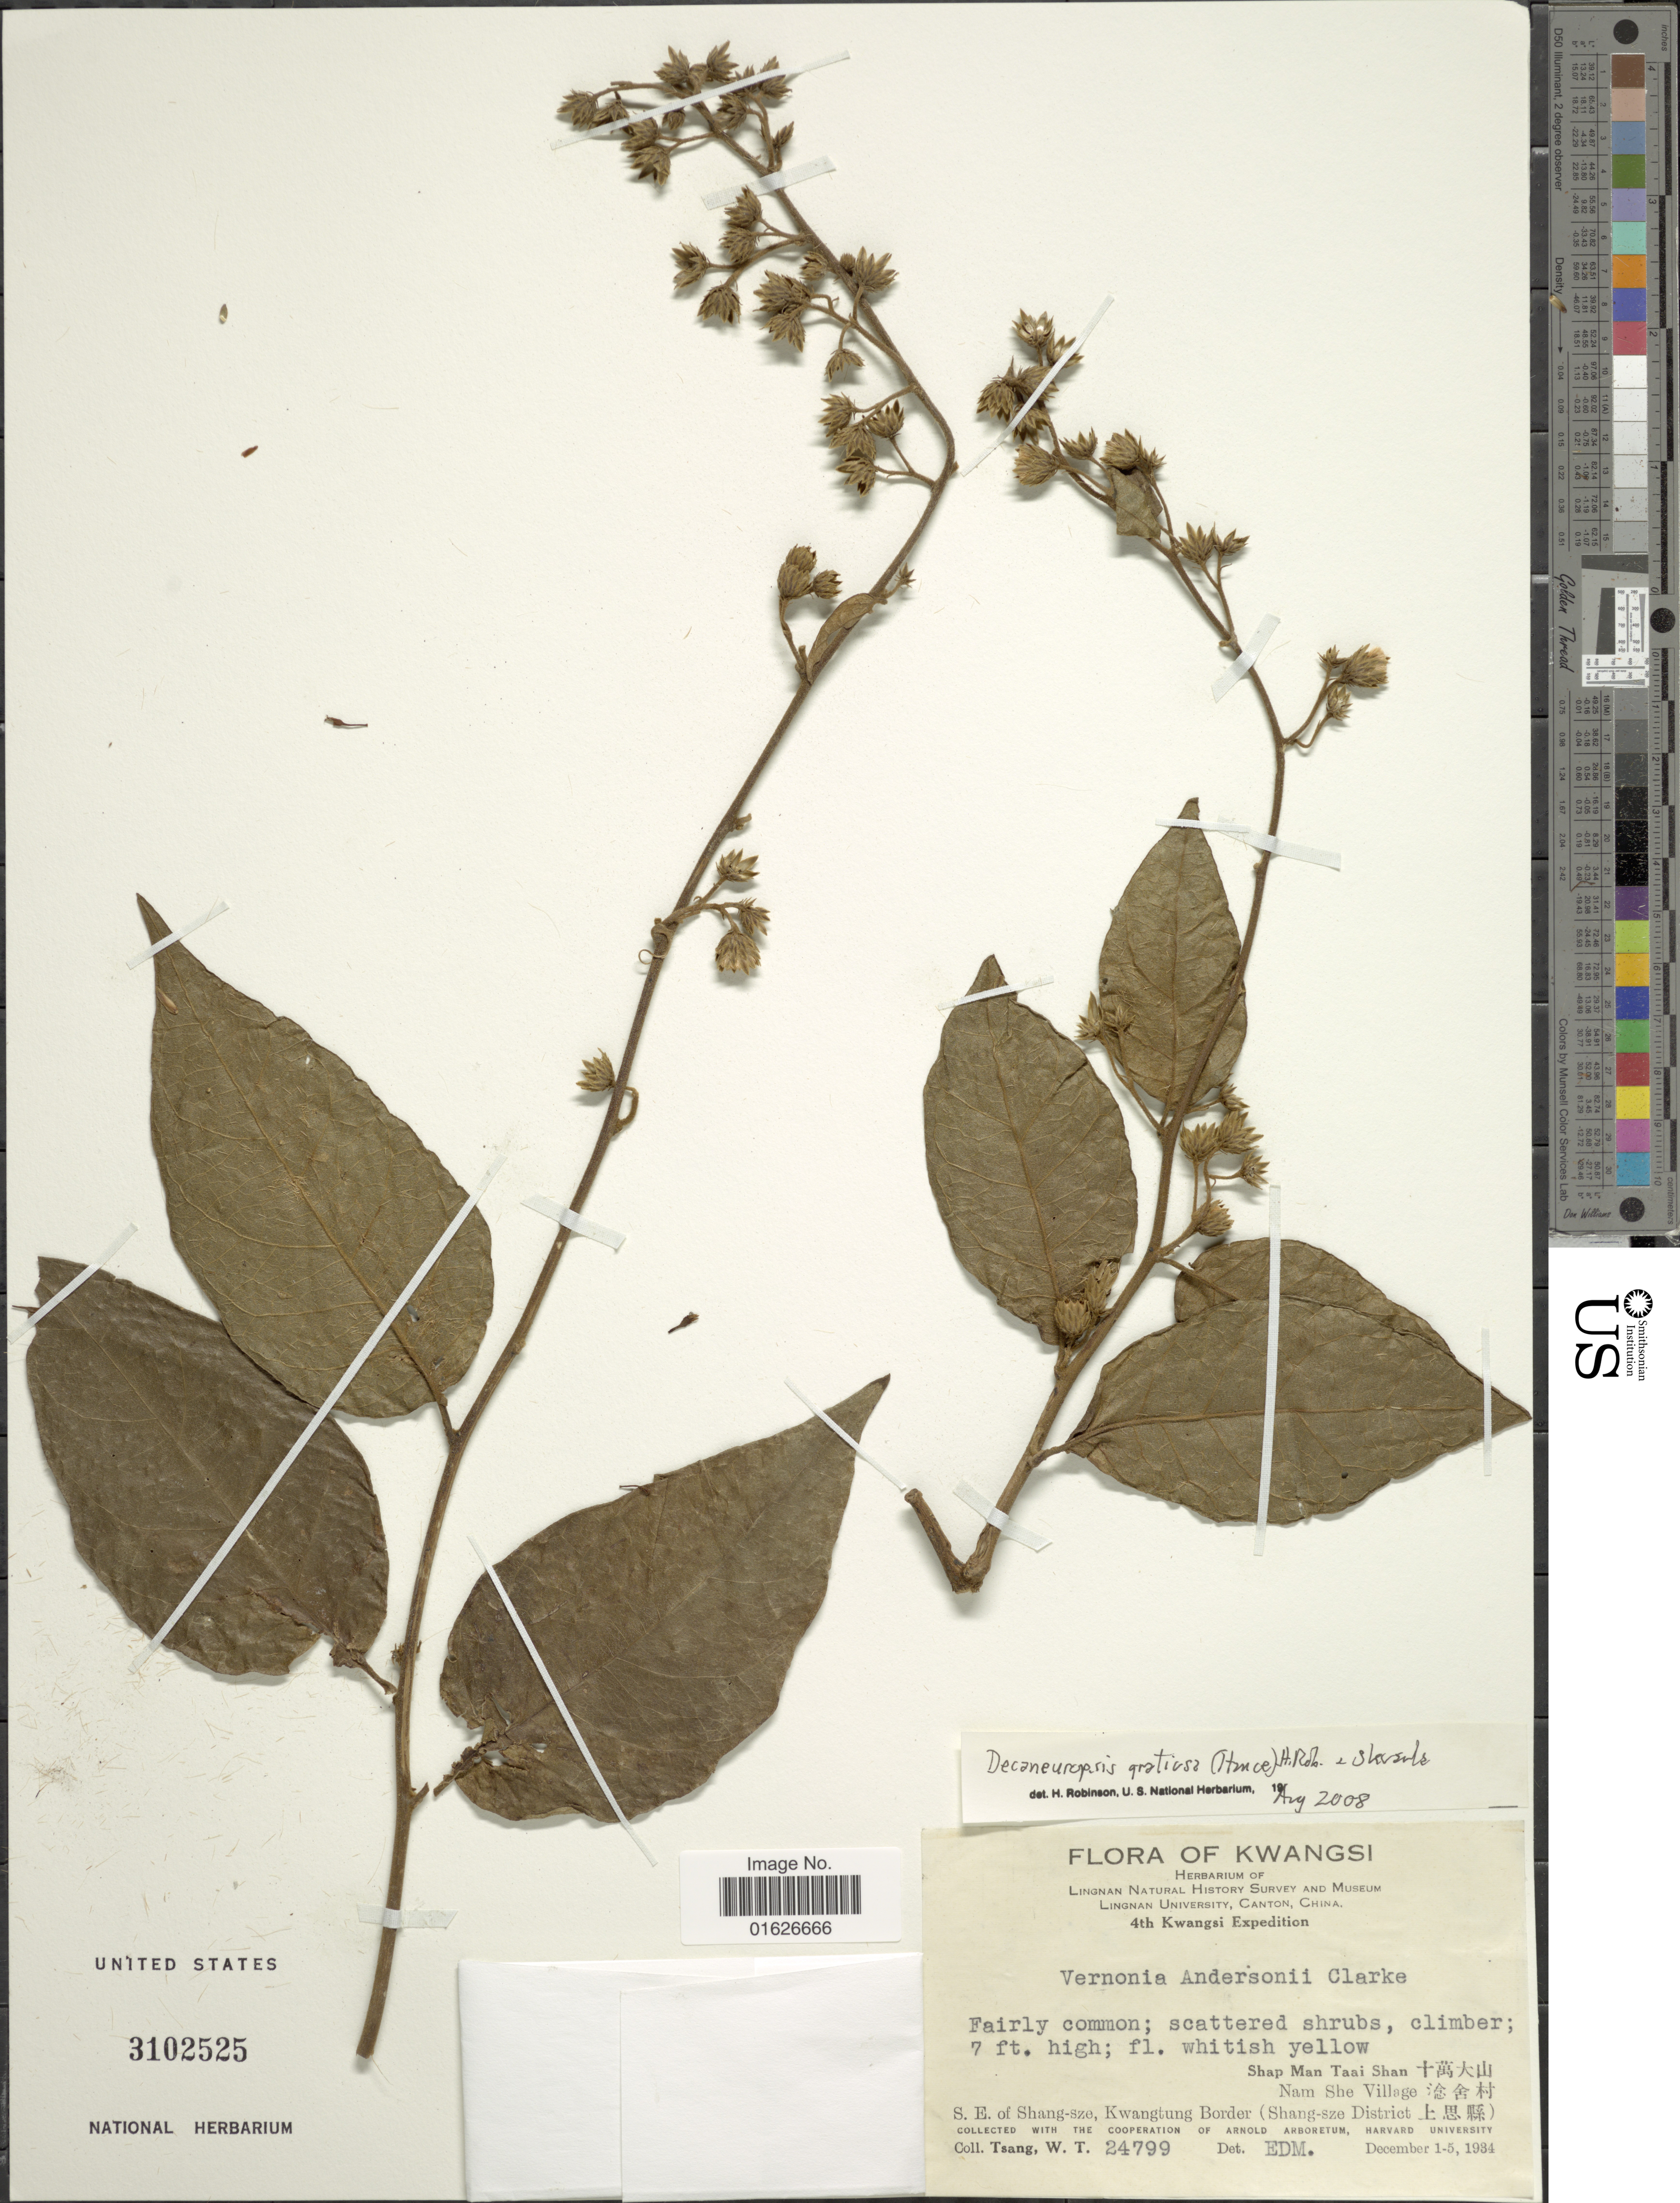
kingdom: Plantae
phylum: Tracheophyta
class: Magnoliopsida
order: Asterales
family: Asteraceae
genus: Decaneuropsis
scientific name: Decaneuropsis gratiosa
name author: (Hance) H. Rob. & Skvarla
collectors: W. T. Tsang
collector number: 24799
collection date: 1934-12-01/1934-12-05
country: China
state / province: Guangdong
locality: Kwasi,Shap Man Taai Shan. Nam She Village. S. E. of Shang-Sze, Kwangtung Border ( Shang - Sze District)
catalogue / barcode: US 3102525